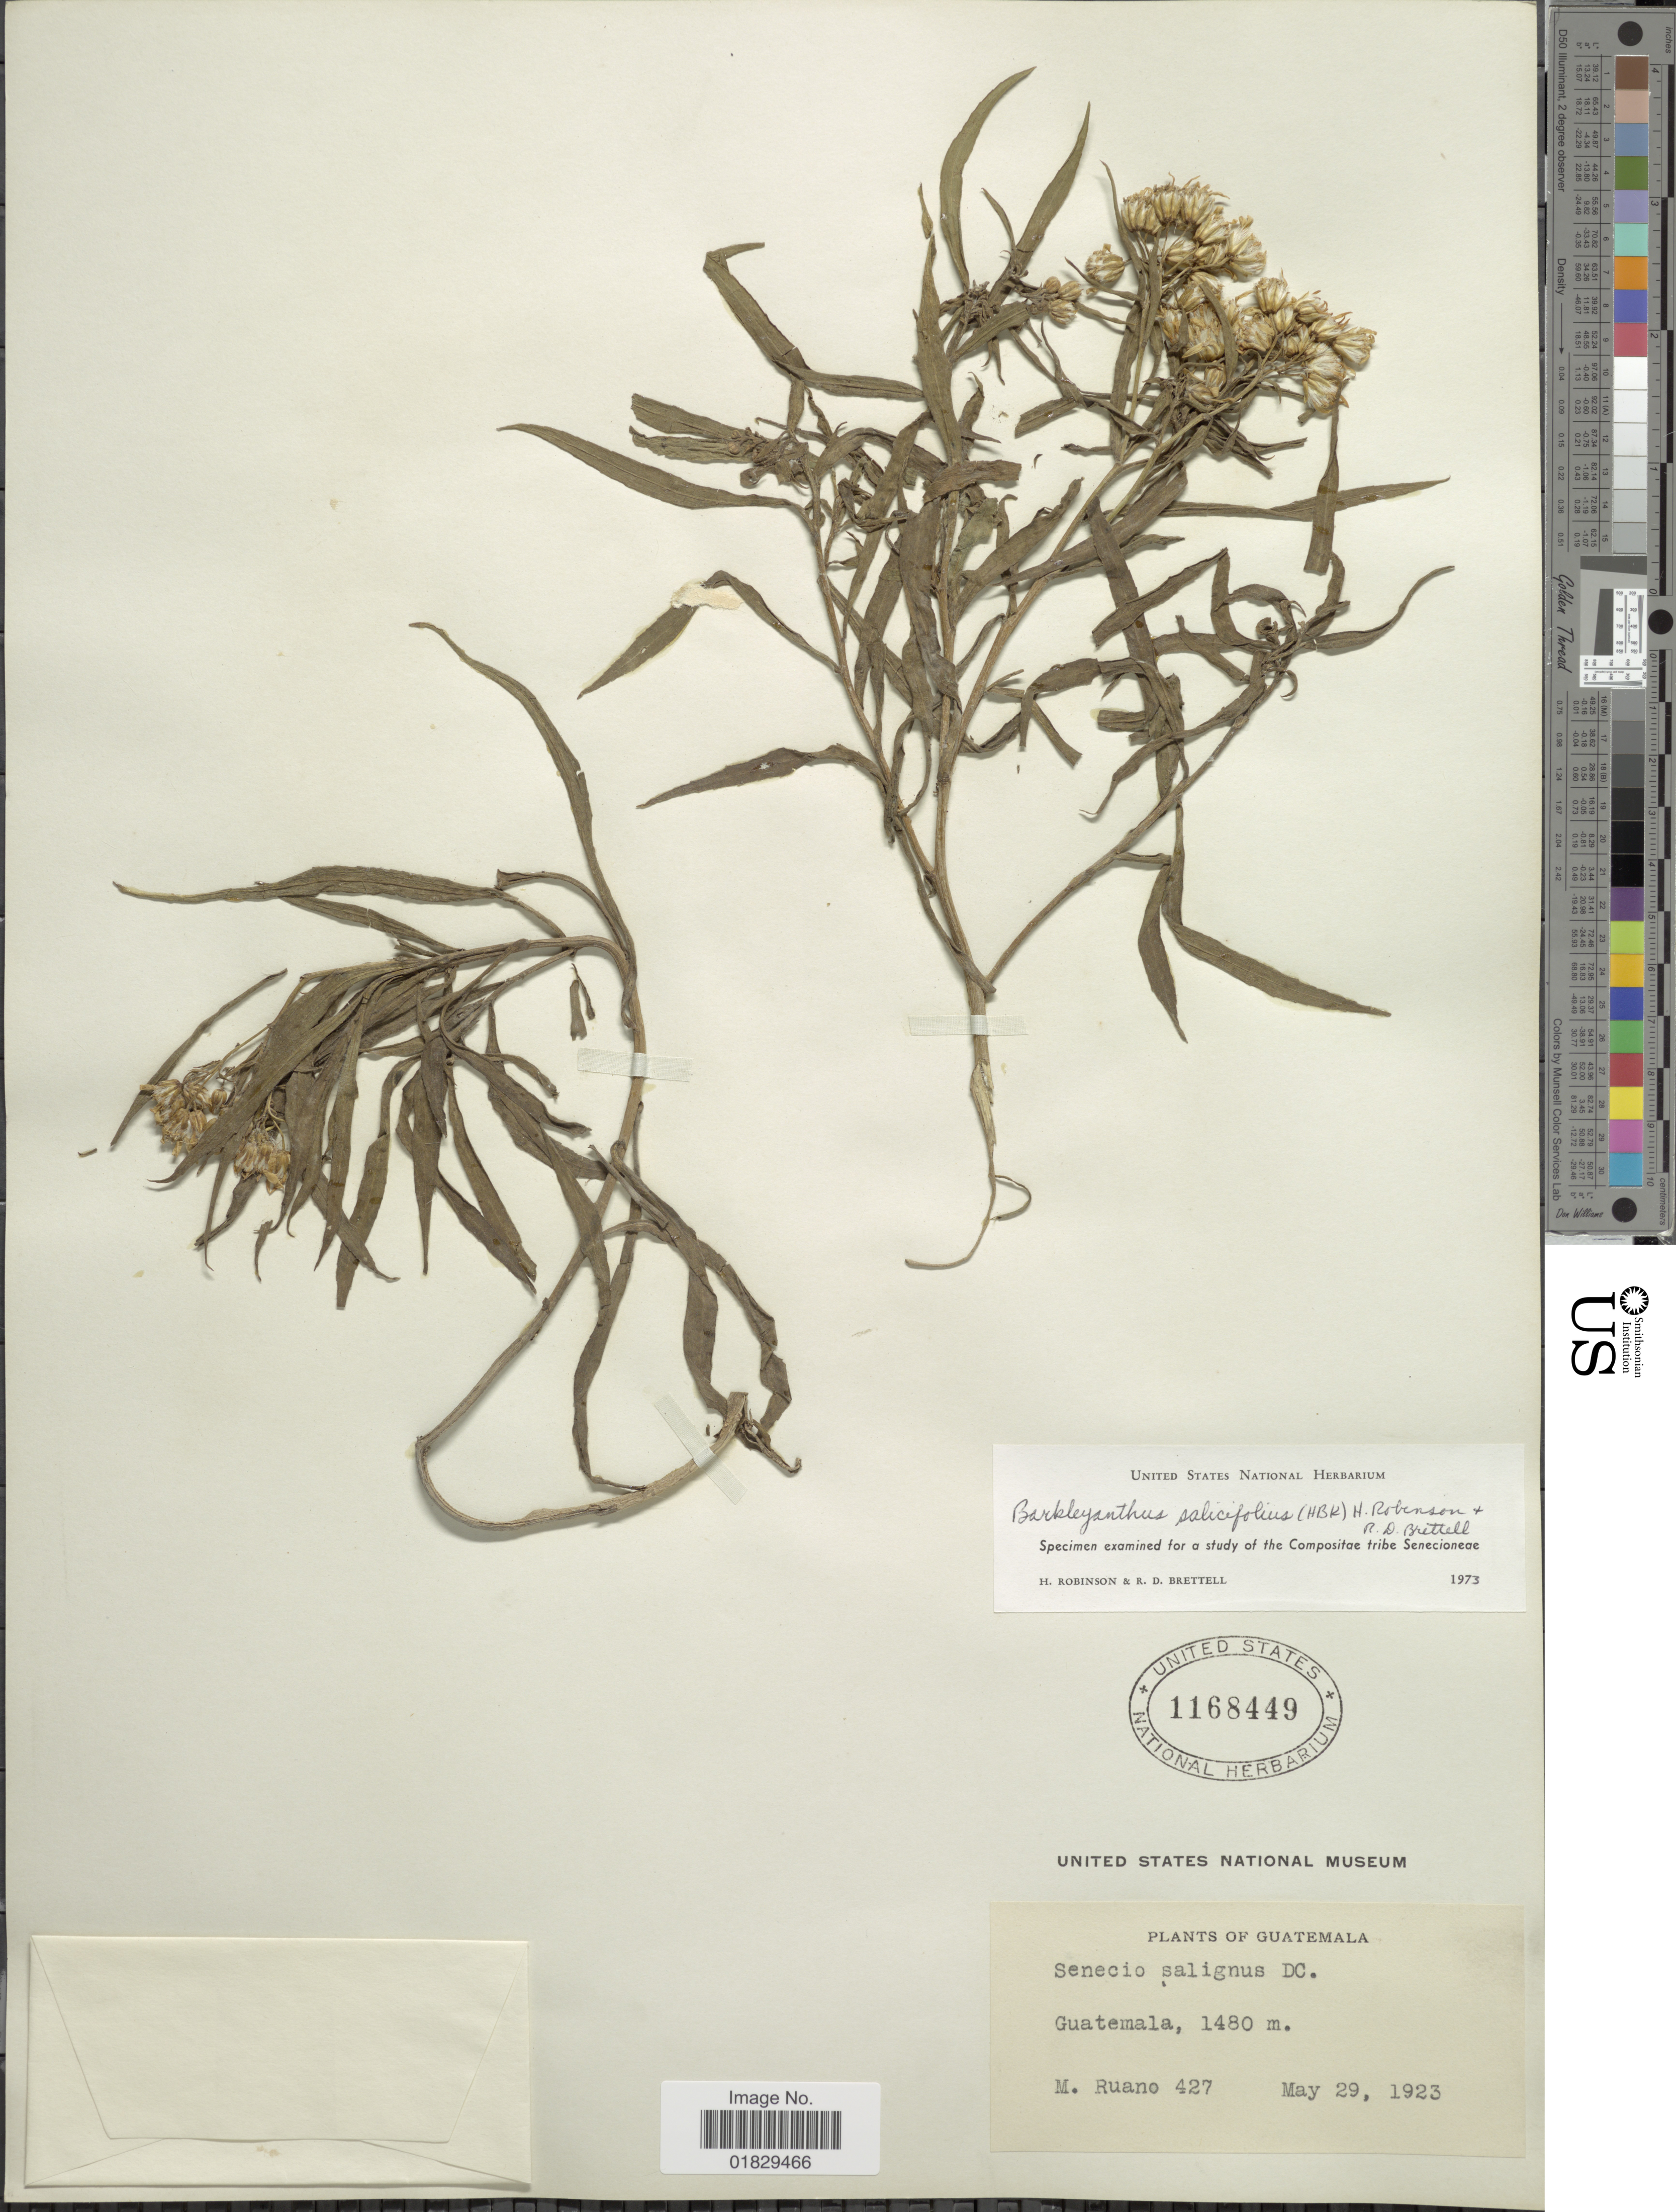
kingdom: Plantae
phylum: Tracheophyta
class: Magnoliopsida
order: Asterales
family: Asteraceae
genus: Barkleyanthus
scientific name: Barkleyanthus salicifolius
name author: (Kunth) H. Rob. & Brettell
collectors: M. Ruano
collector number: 427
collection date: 1923-05-29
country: Guatemala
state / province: Guatemala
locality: Guatemala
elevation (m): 1480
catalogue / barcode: US 1168449